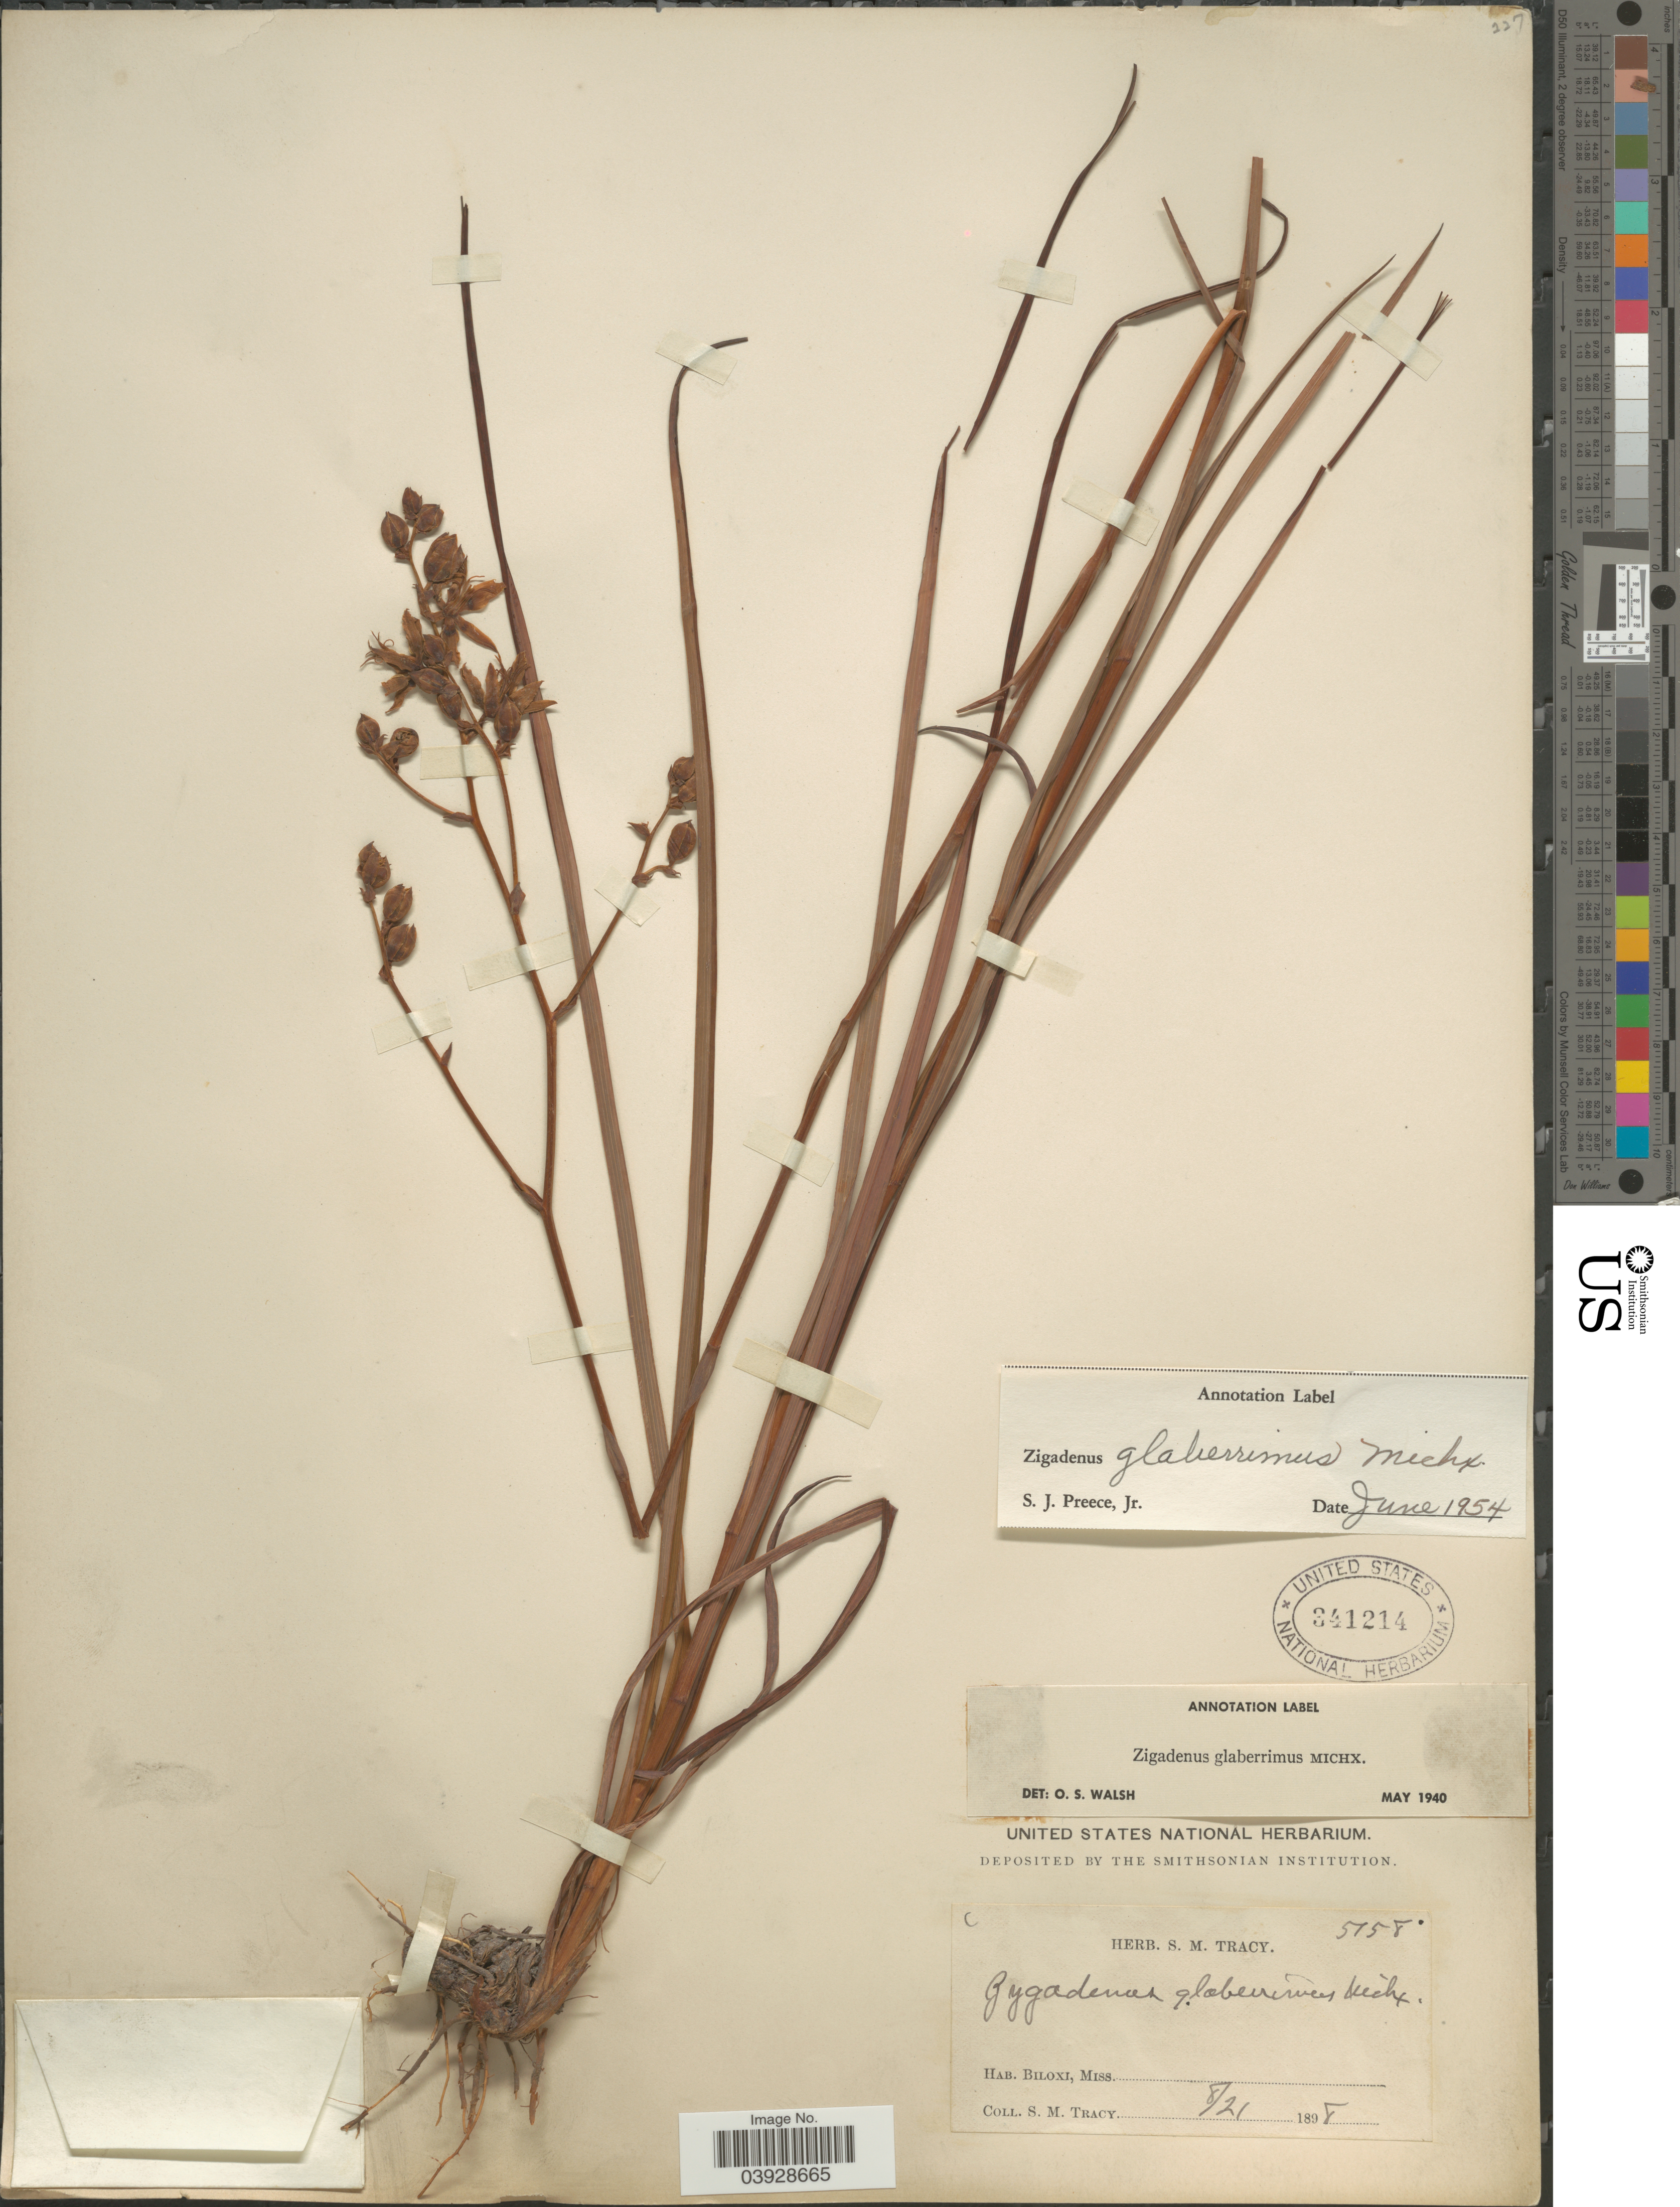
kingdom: Plantae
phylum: Tracheophyta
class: Liliopsida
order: Liliales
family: Melanthiaceae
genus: Zigadenus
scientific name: Zigadenus glaberrimus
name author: Michx.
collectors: S. M. Tracy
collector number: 5758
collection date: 1898-08-21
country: United States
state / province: Mississippi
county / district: Harrison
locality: Biloxi.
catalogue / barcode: US 341214